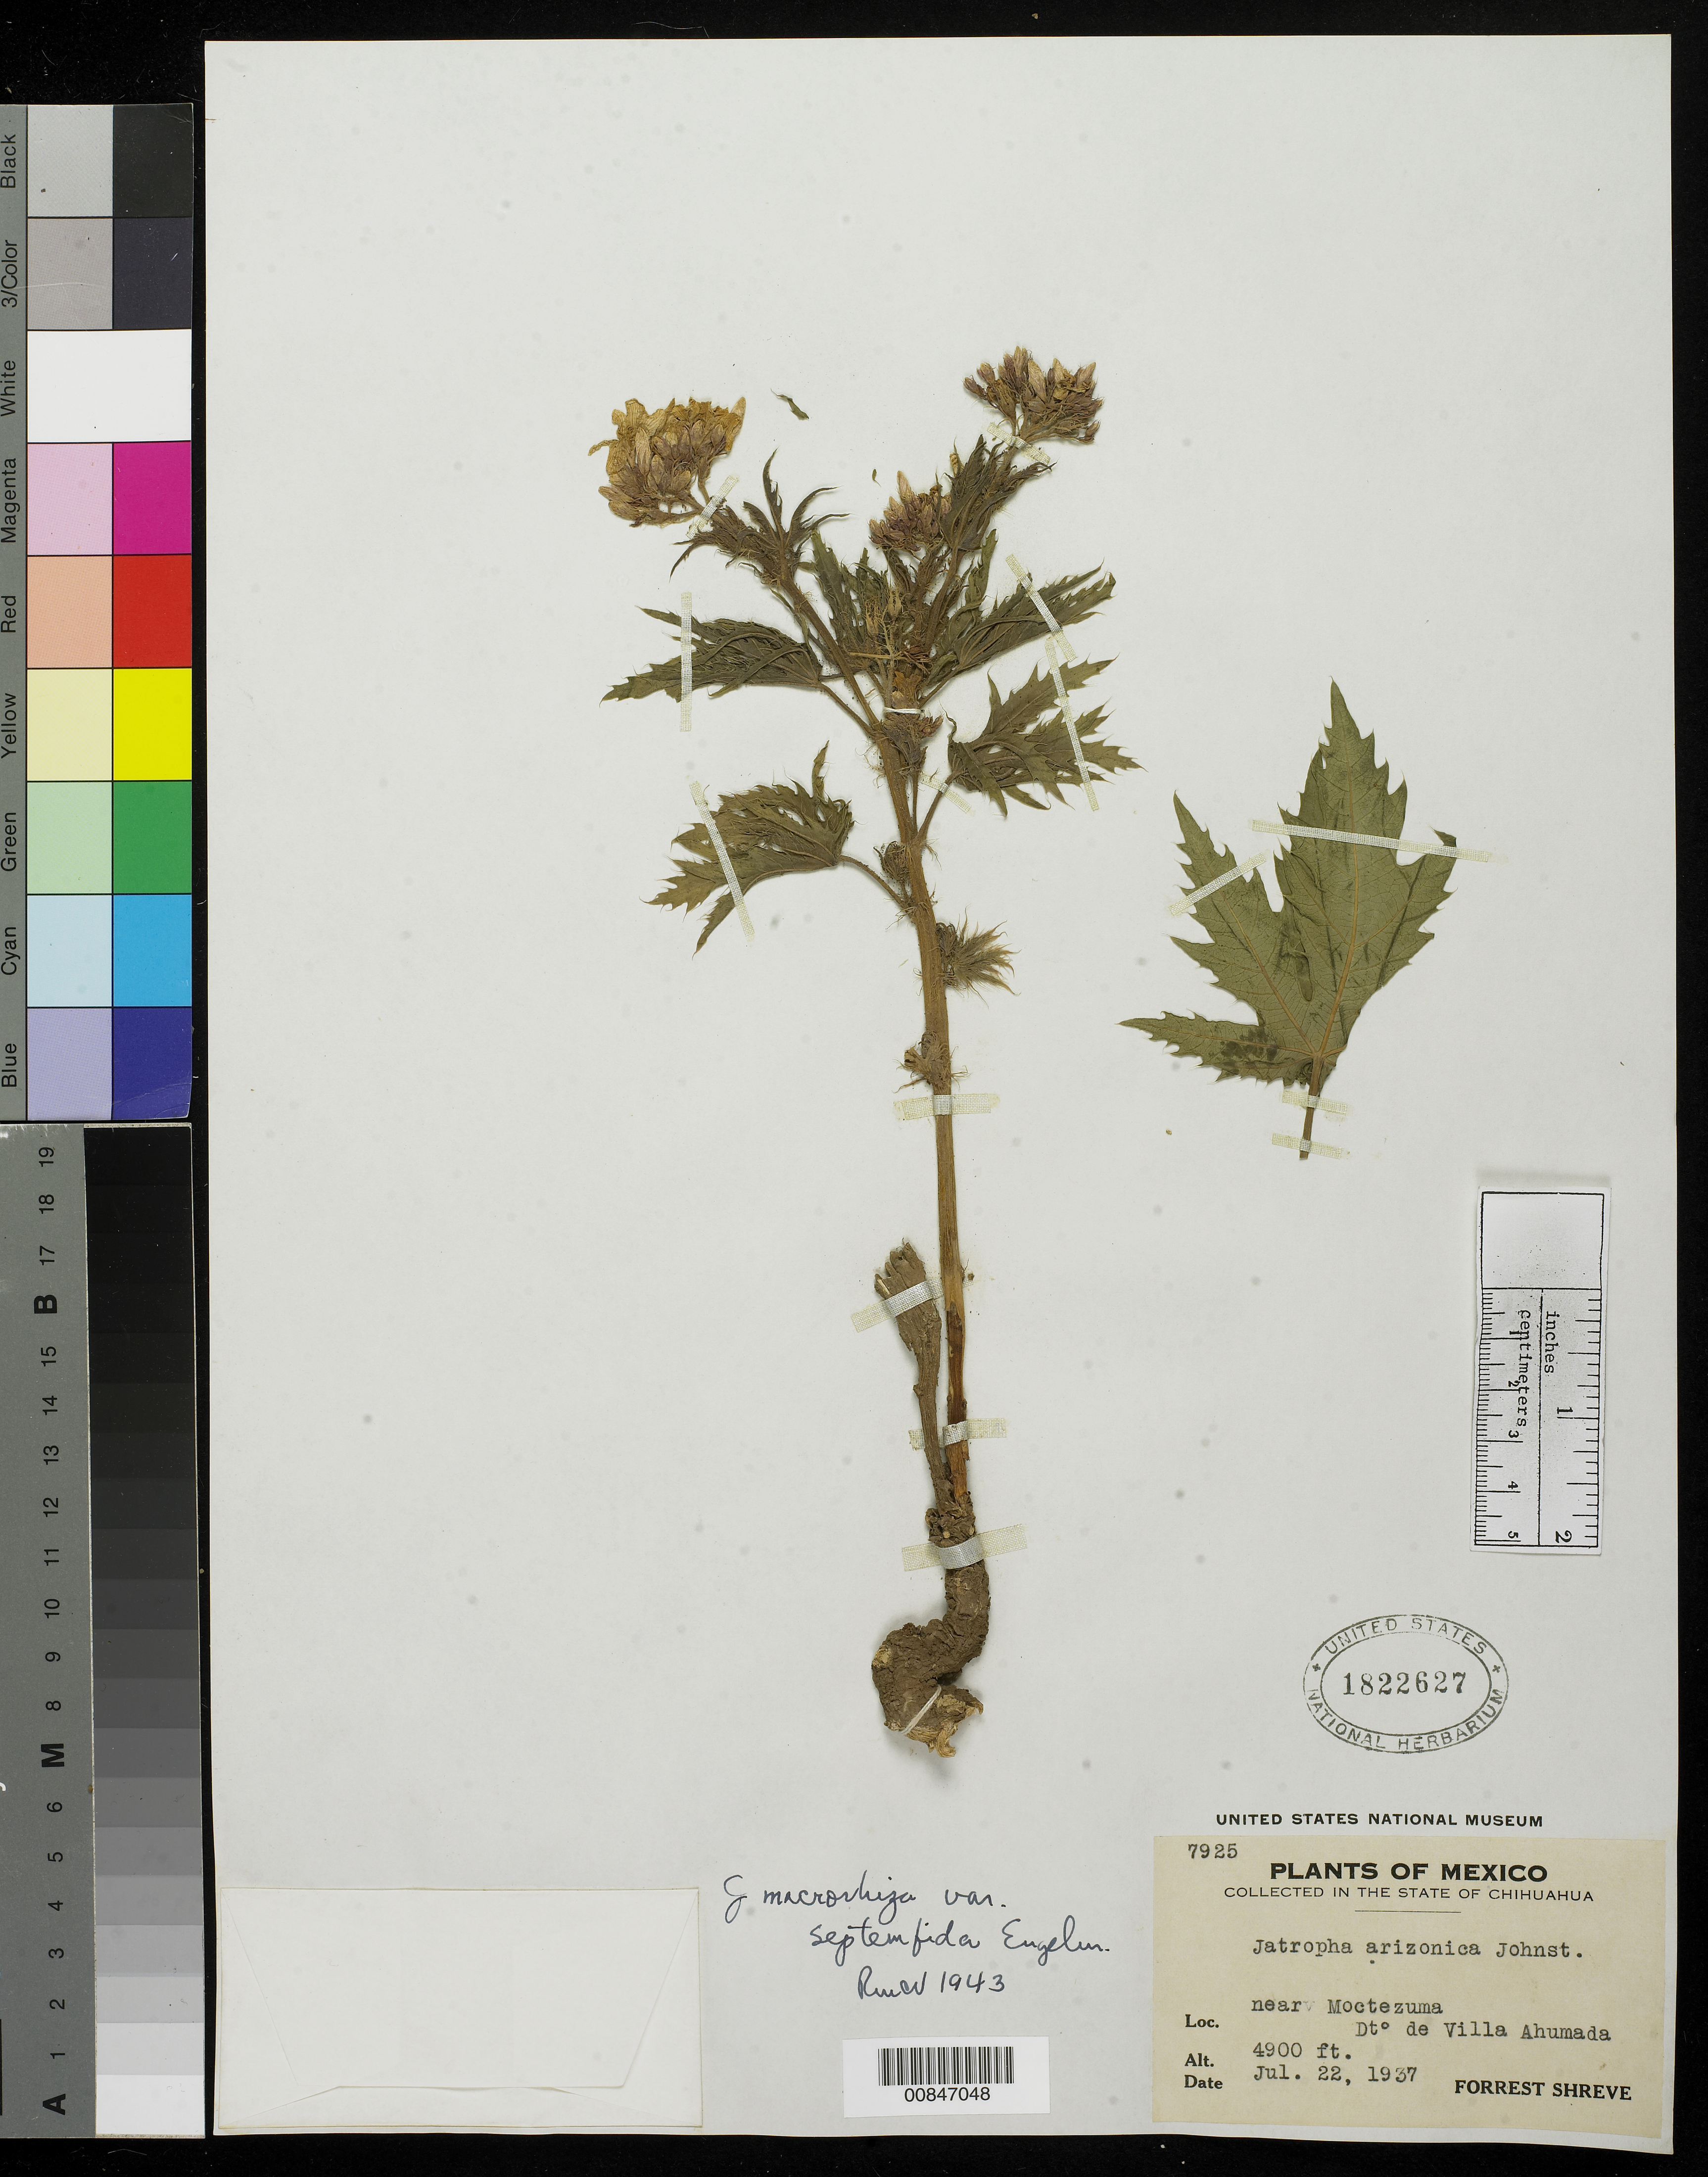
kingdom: Plantae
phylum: Tracheophyta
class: Magnoliopsida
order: Malpighiales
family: Euphorbiaceae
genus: Jatropha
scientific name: Jatropha macrorhiza var. septemfida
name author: Engelm.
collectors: F. Shreve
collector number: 7925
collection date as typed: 22 Jul 1937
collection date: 1937-07-22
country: Mexico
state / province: Chihuahua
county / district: Villa Ahumada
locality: Near Moctezuma.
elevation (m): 1494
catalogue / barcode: US 1822627